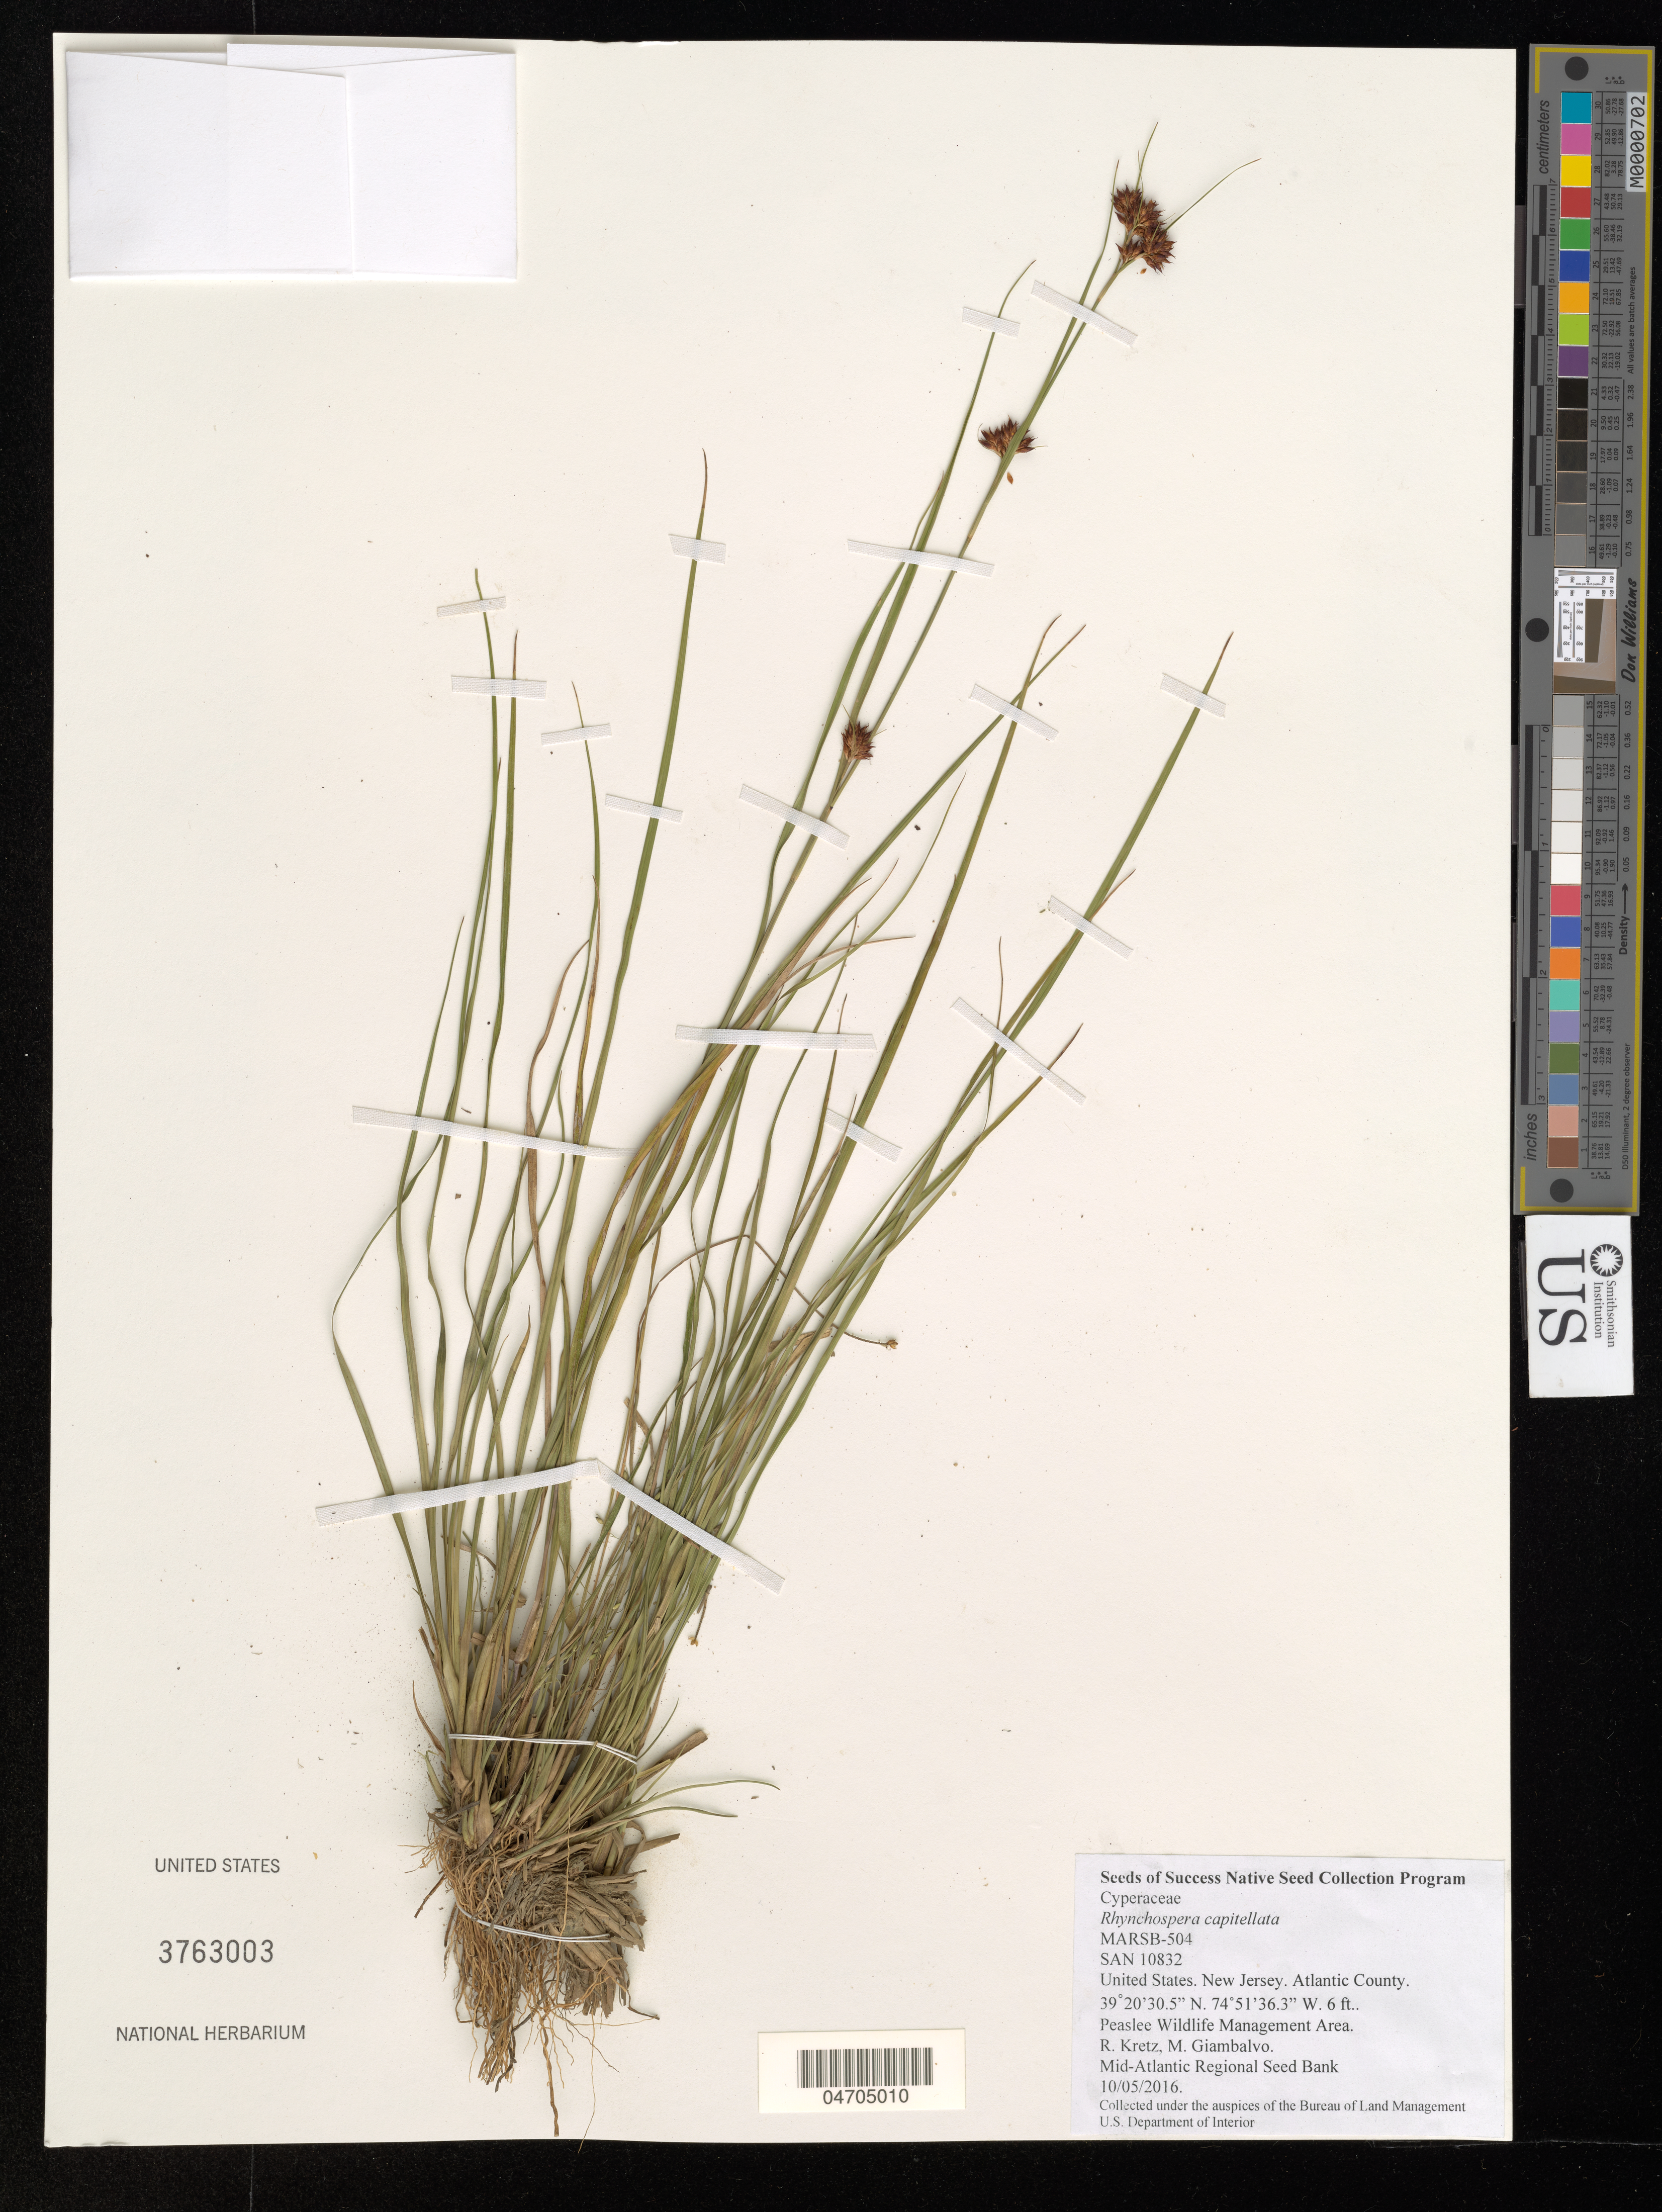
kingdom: Plantae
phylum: Tracheophyta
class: Liliopsida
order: Poales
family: Cyperaceae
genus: Rhynchospora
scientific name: Rhynchospora capitellata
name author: (Michx.) Vahl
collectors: R. Kretz & M. Giambalvo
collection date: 2016-10-05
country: United States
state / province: New Jersey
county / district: Atlantic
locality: Atlantic County. Peaslee Wildlife Management Area.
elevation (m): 2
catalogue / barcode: US 3763003